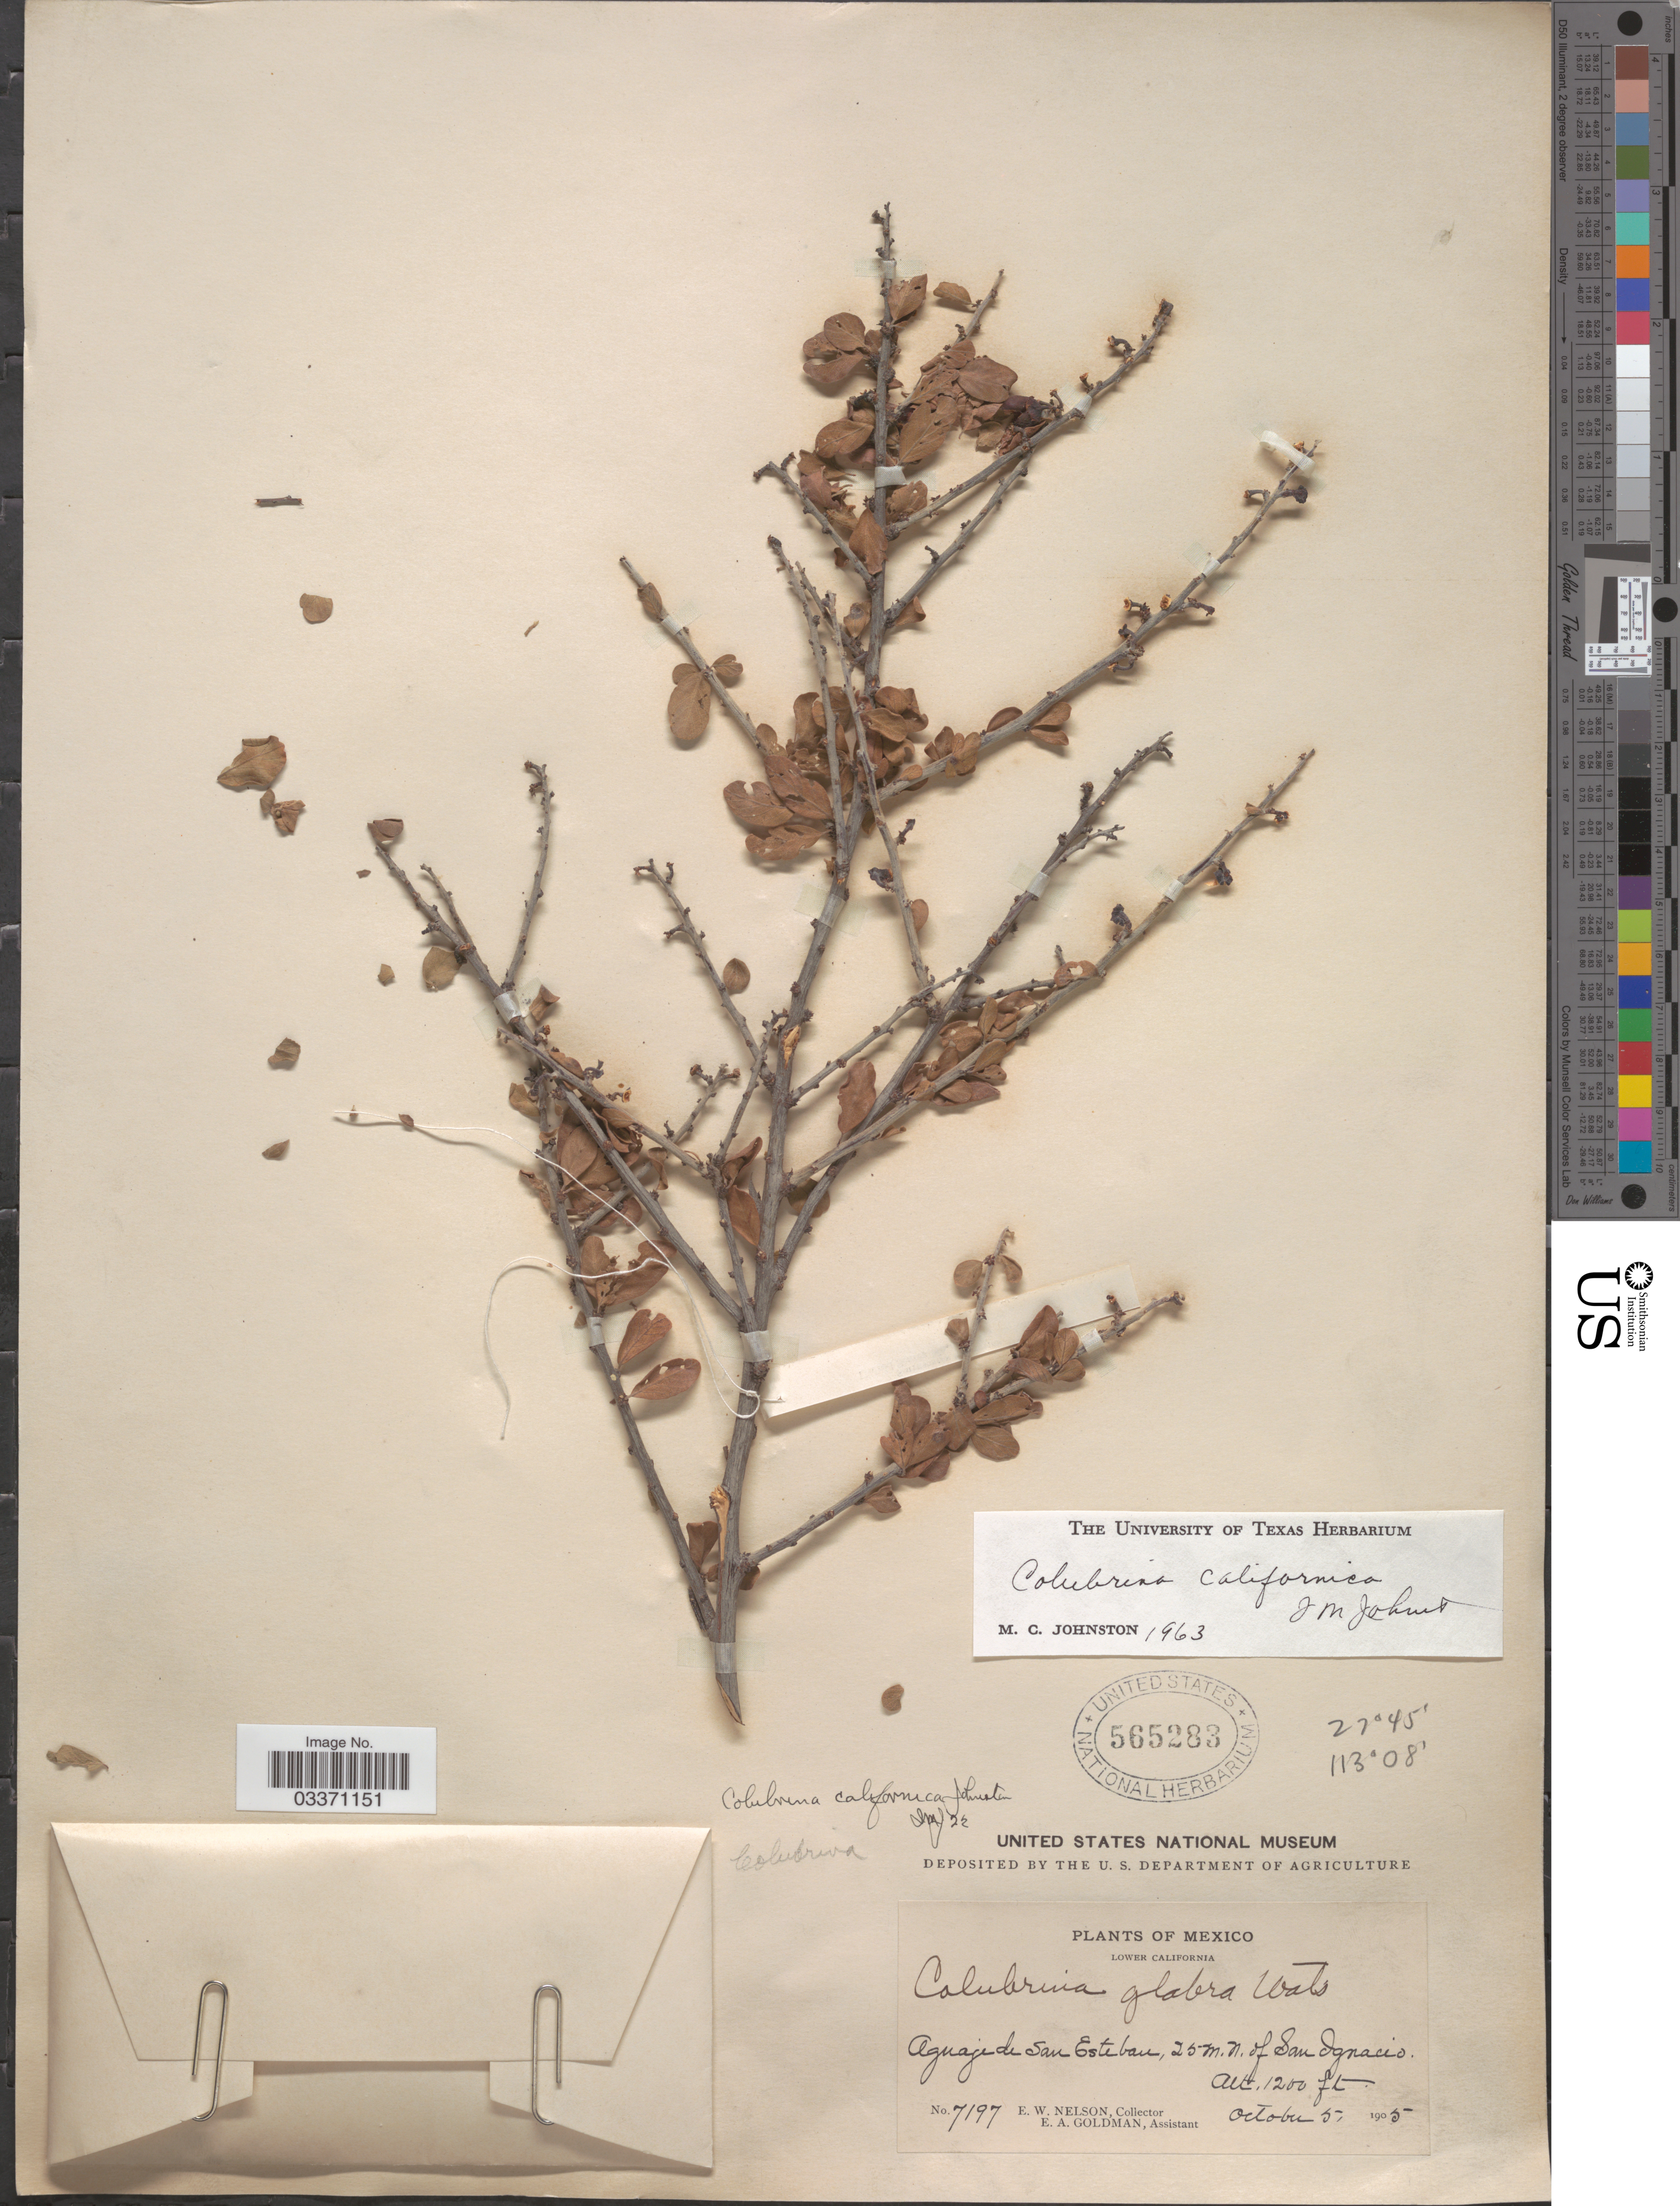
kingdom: Plantae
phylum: Tracheophyta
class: Magnoliopsida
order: Rosales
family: Rhamnaceae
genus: Colubrina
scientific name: Colubrina californica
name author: I.M. Johnst.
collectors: E. W. Nelson & E. A. Goldman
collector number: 7197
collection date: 1905-10-05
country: Mexico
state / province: Baja California Sur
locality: Lower California, Aguaje de San Esteban, 25 m.n. of San Ignacio.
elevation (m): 366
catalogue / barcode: US 565283